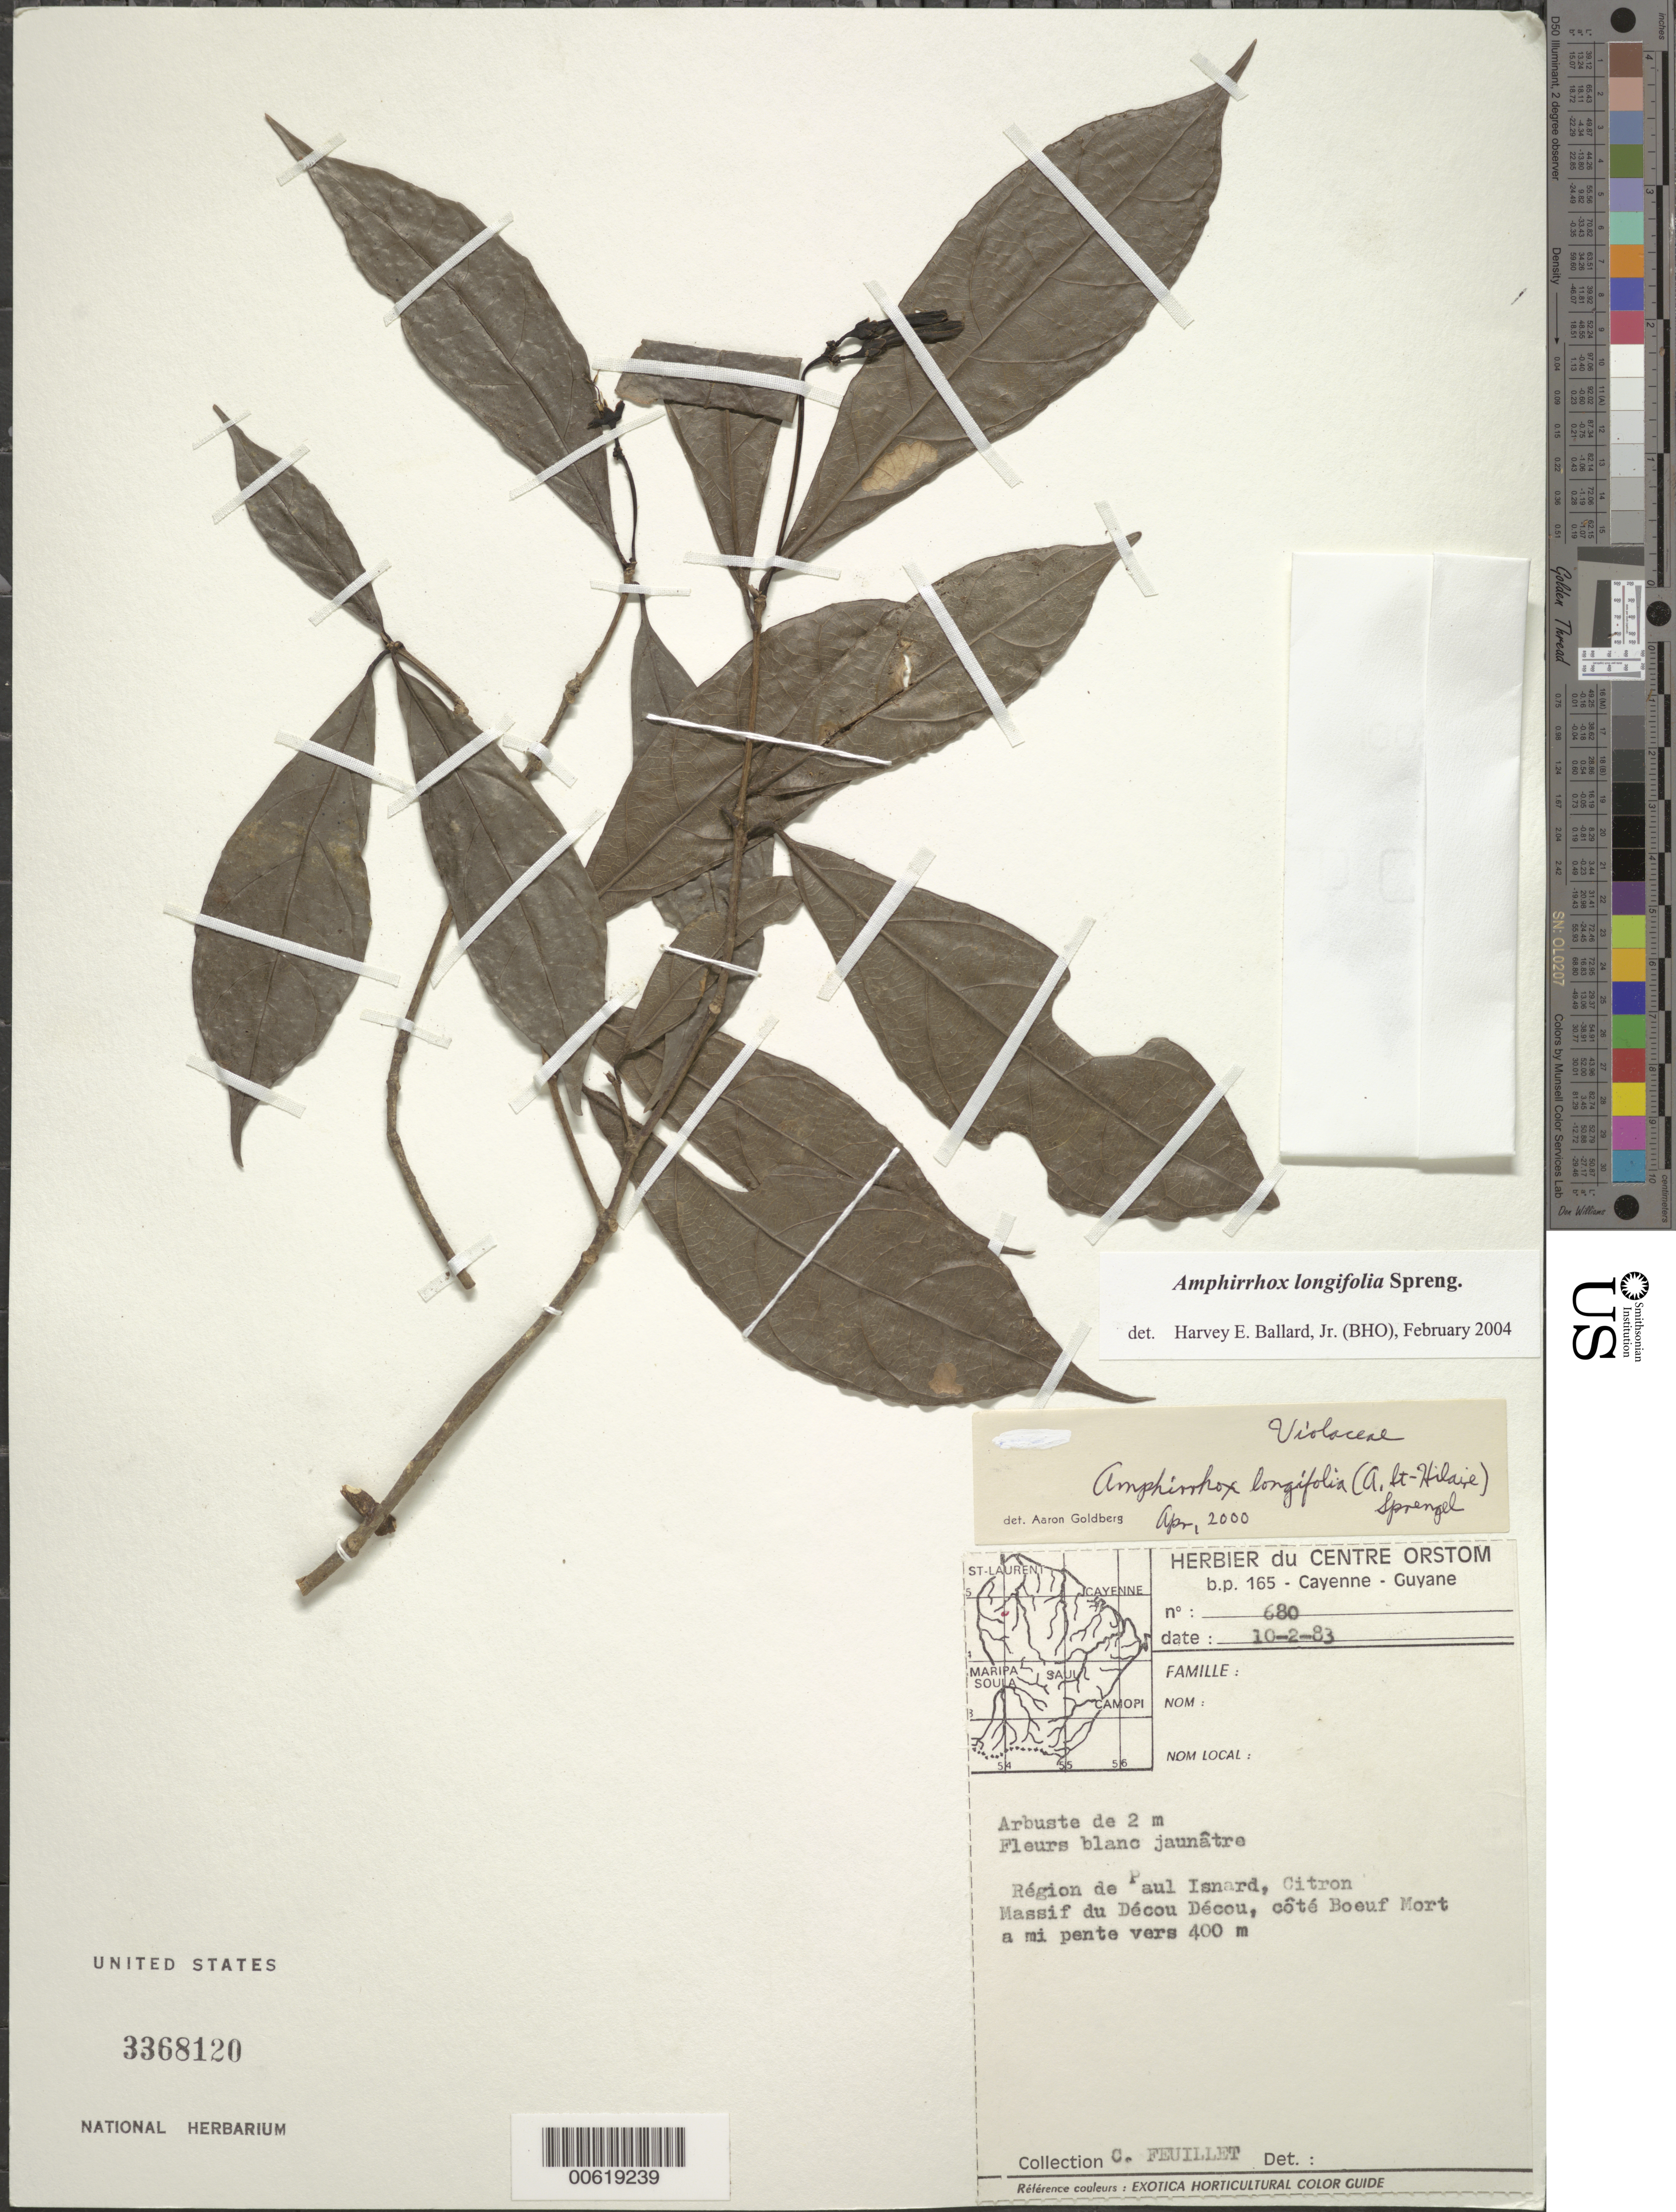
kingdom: Plantae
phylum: Tracheophyta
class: Magnoliopsida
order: Malpighiales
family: Violaceae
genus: Amphirrhox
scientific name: Amphirrhox longifolia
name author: (A. St.-Hil.) Spreng.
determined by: Ballard, Harvey E.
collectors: C. Feuillet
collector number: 680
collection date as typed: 10-Feb-83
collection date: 1983-02-10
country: French Guiana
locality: Région de Paul Isnard, Citron, petite piste de Boeuf Mort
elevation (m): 400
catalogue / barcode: US 3368120